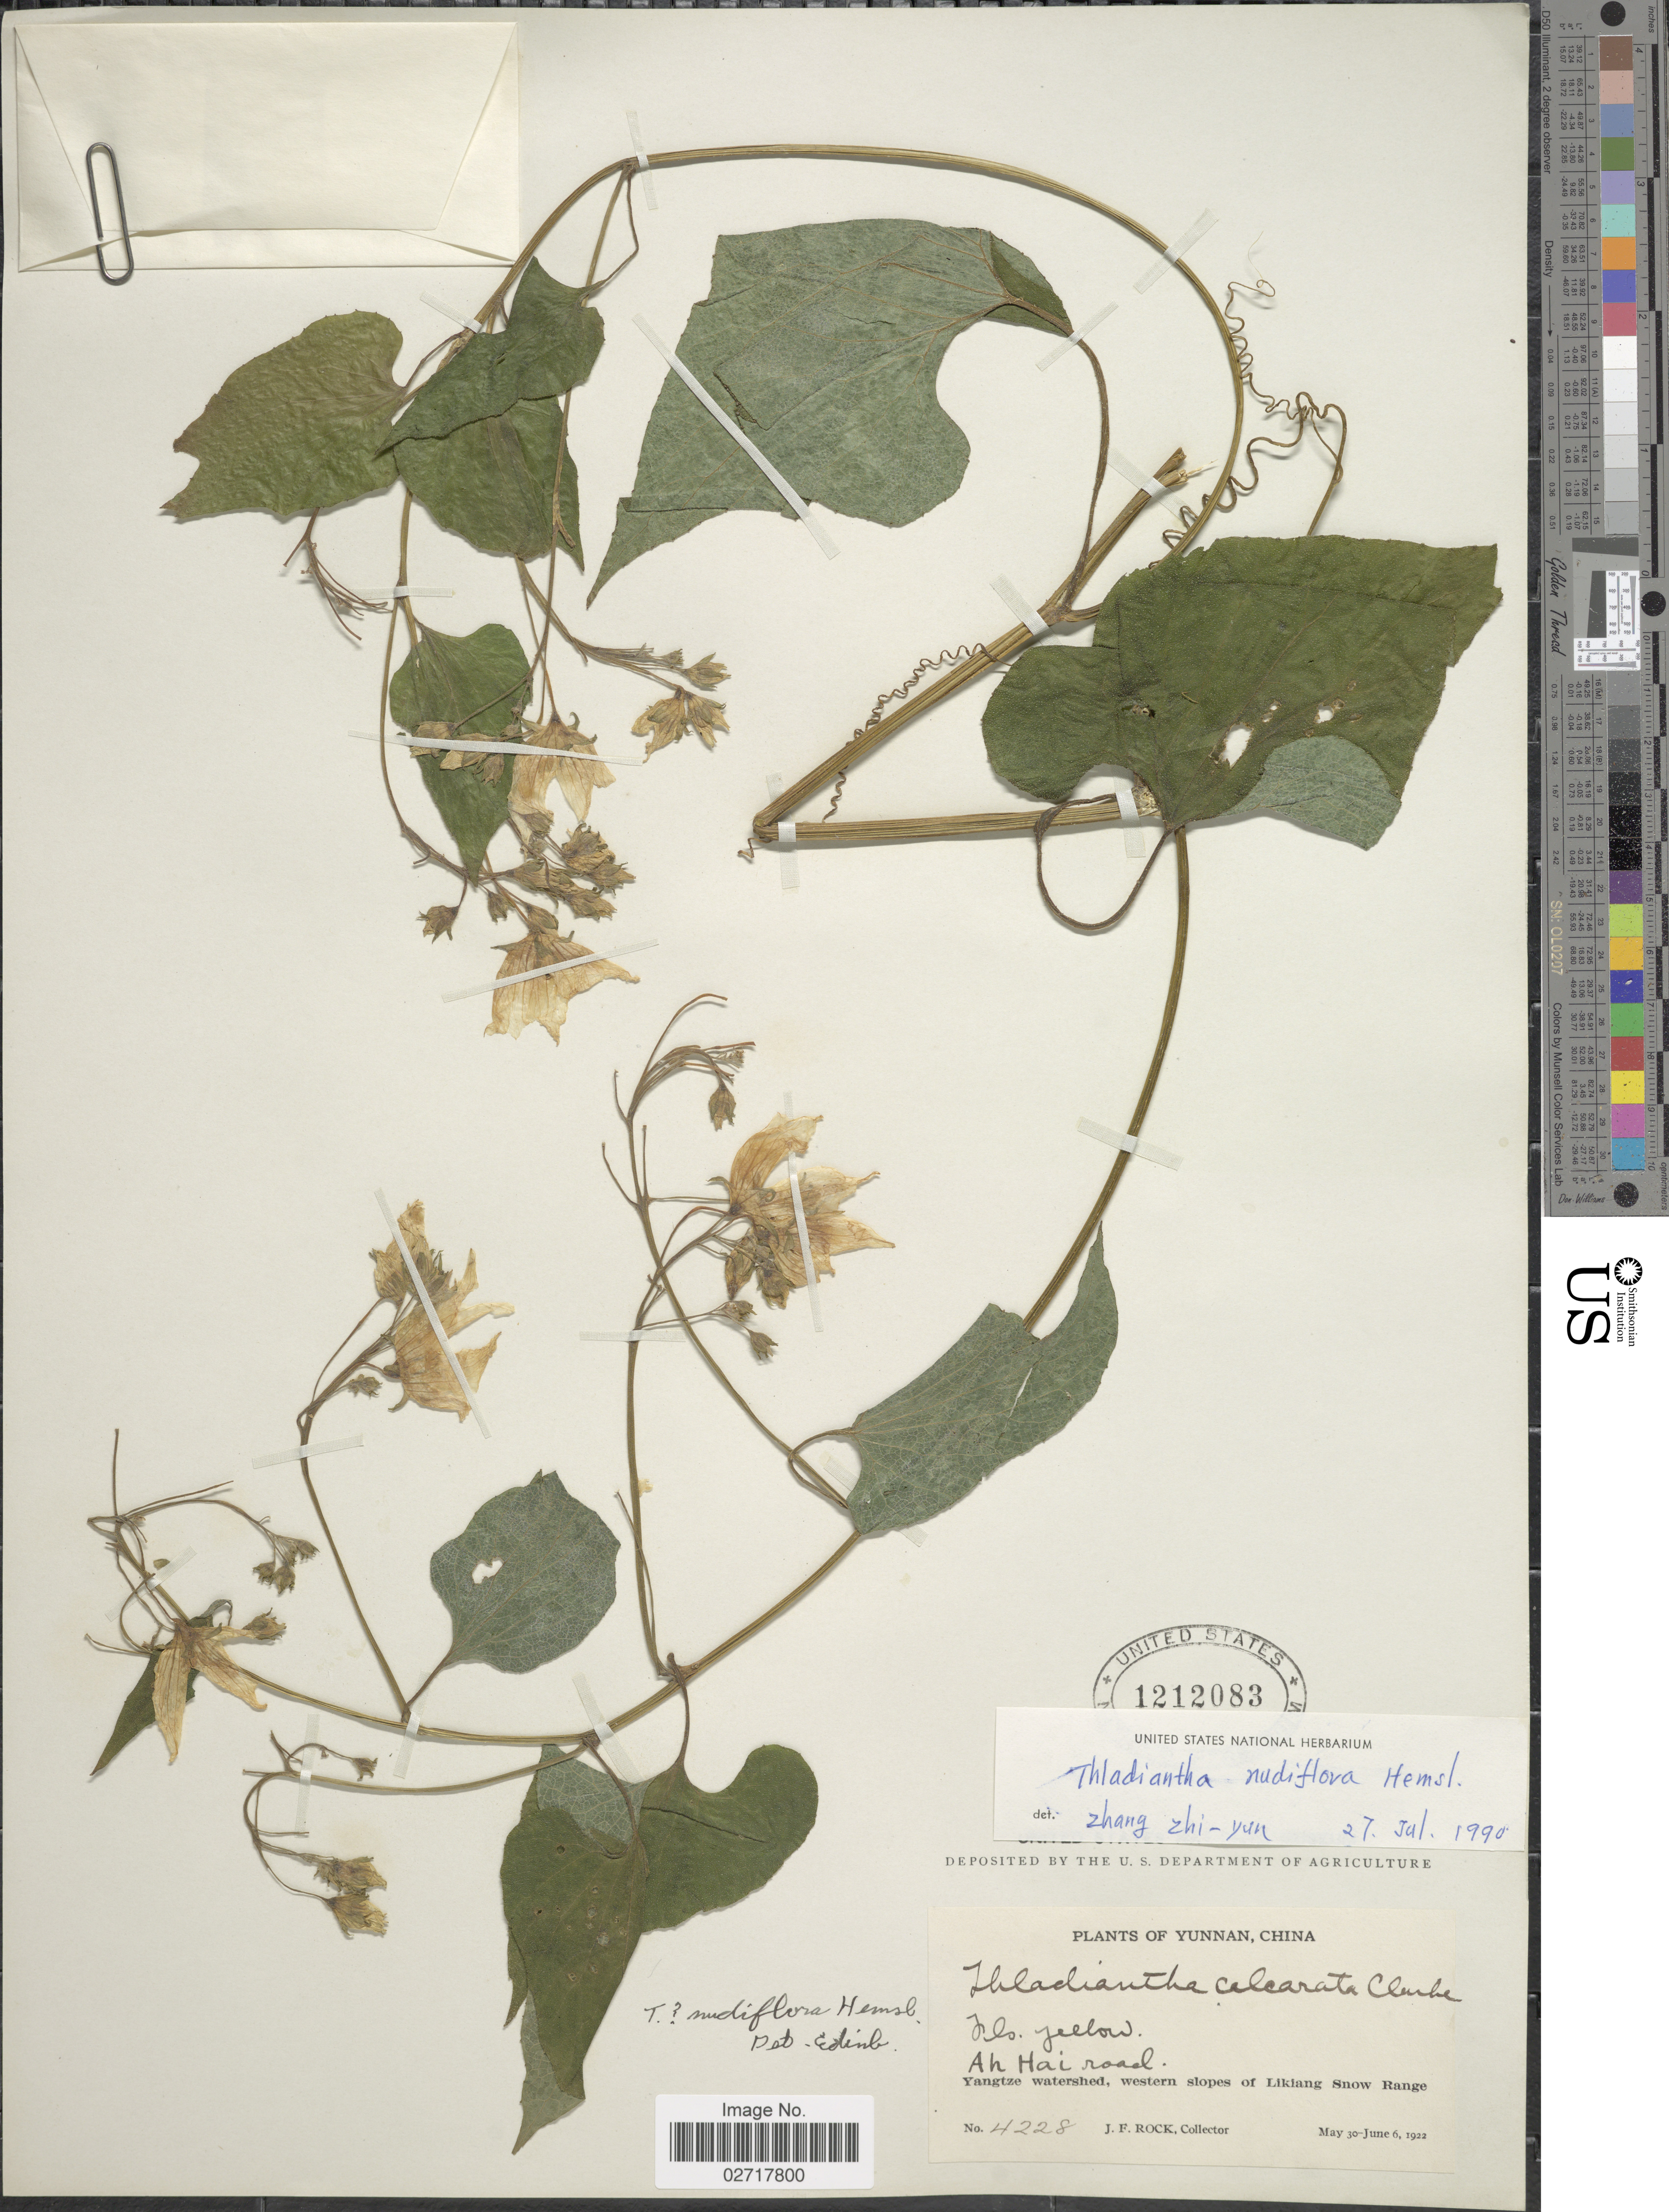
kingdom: Plantae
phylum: Tracheophyta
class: Magnoliopsida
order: Cucurbitales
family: Cucurbitaceae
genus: Thladiantha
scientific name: Thladiantha nudiflora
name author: Hemsl.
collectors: J. F. Rock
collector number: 4228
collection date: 1922-05-30/1922-06-06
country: China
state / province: Yunnan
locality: Ah Hai road. Yangtze watershed, western slopes of Likiang Snow Range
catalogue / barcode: US 1212083